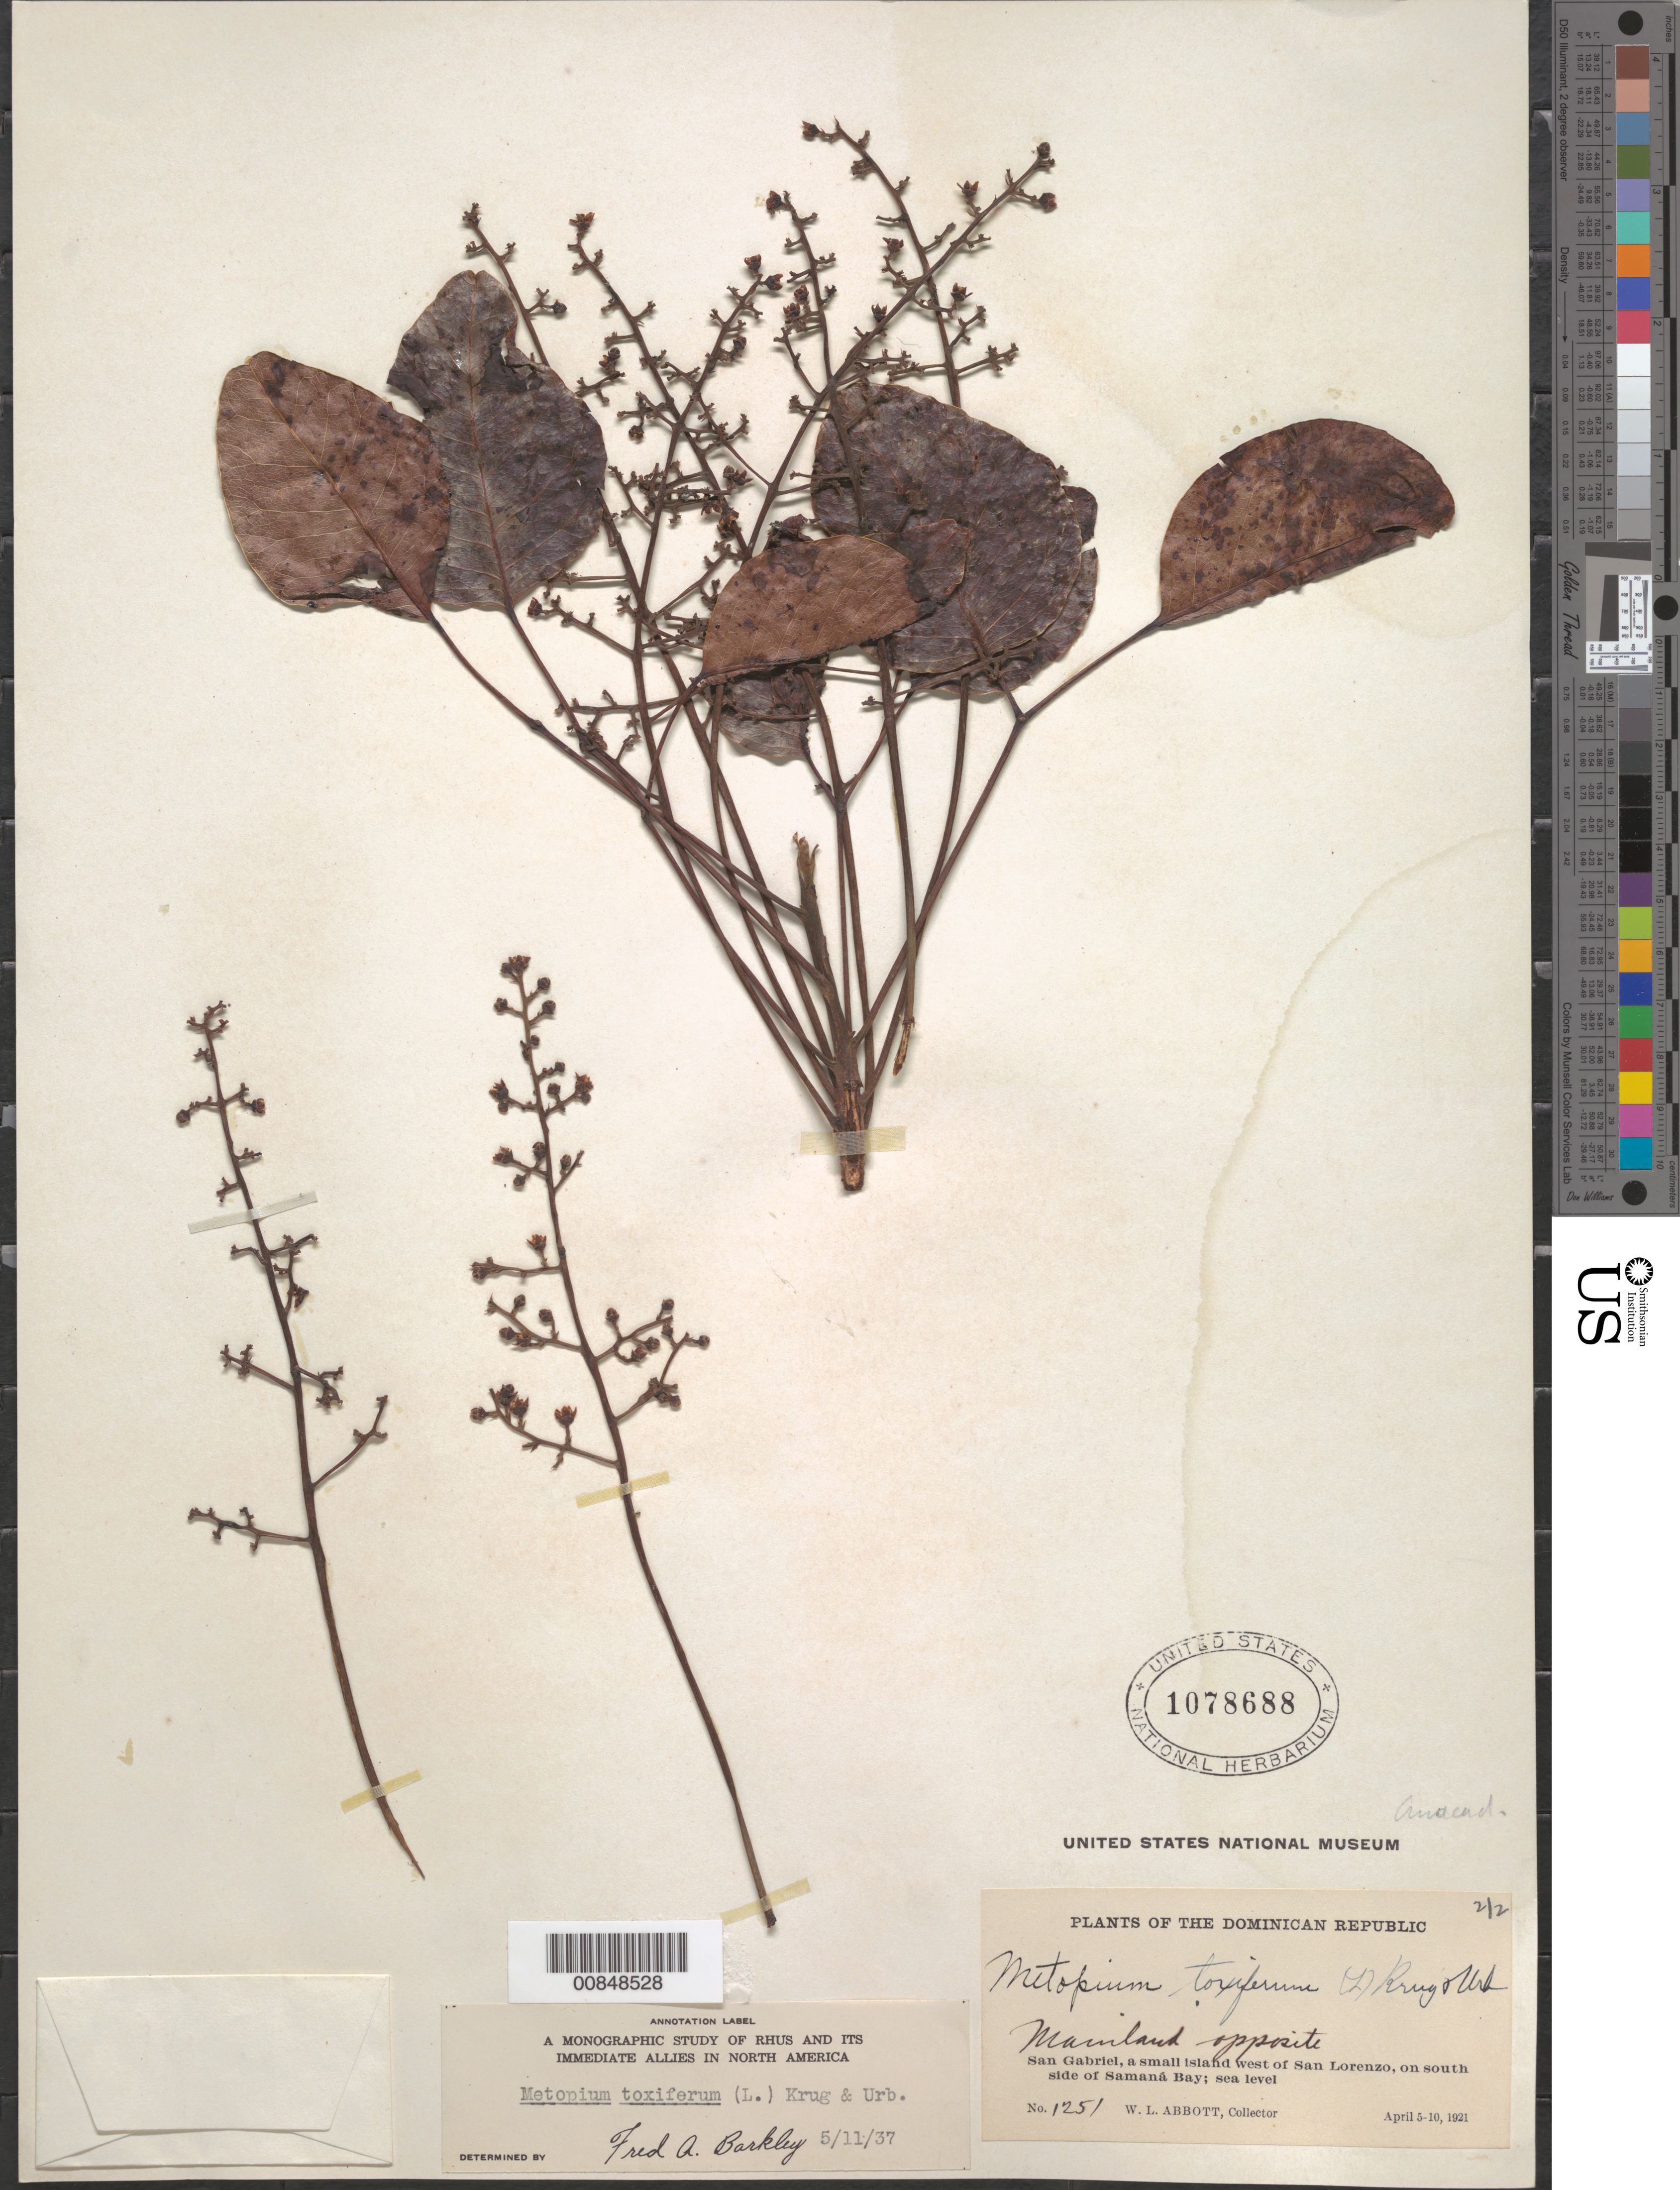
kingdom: Plantae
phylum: Tracheophyta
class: Magnoliopsida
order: Sapindales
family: Anacardiaceae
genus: Metopium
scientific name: Metopium toxiferum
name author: (L.) Krug & Urb.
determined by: Barkley, F. A.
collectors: W. L. Abbott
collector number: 1251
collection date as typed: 05 Apr 1921 to 10 Apr 1921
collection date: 1921-04-05/1921-04-10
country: Dominican Republic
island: Hispaniola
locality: Mainland opposite San Gabriel, a small island W of San Lorenza Bay, south coast of Samaná Bay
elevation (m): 0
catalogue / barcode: US 1078688